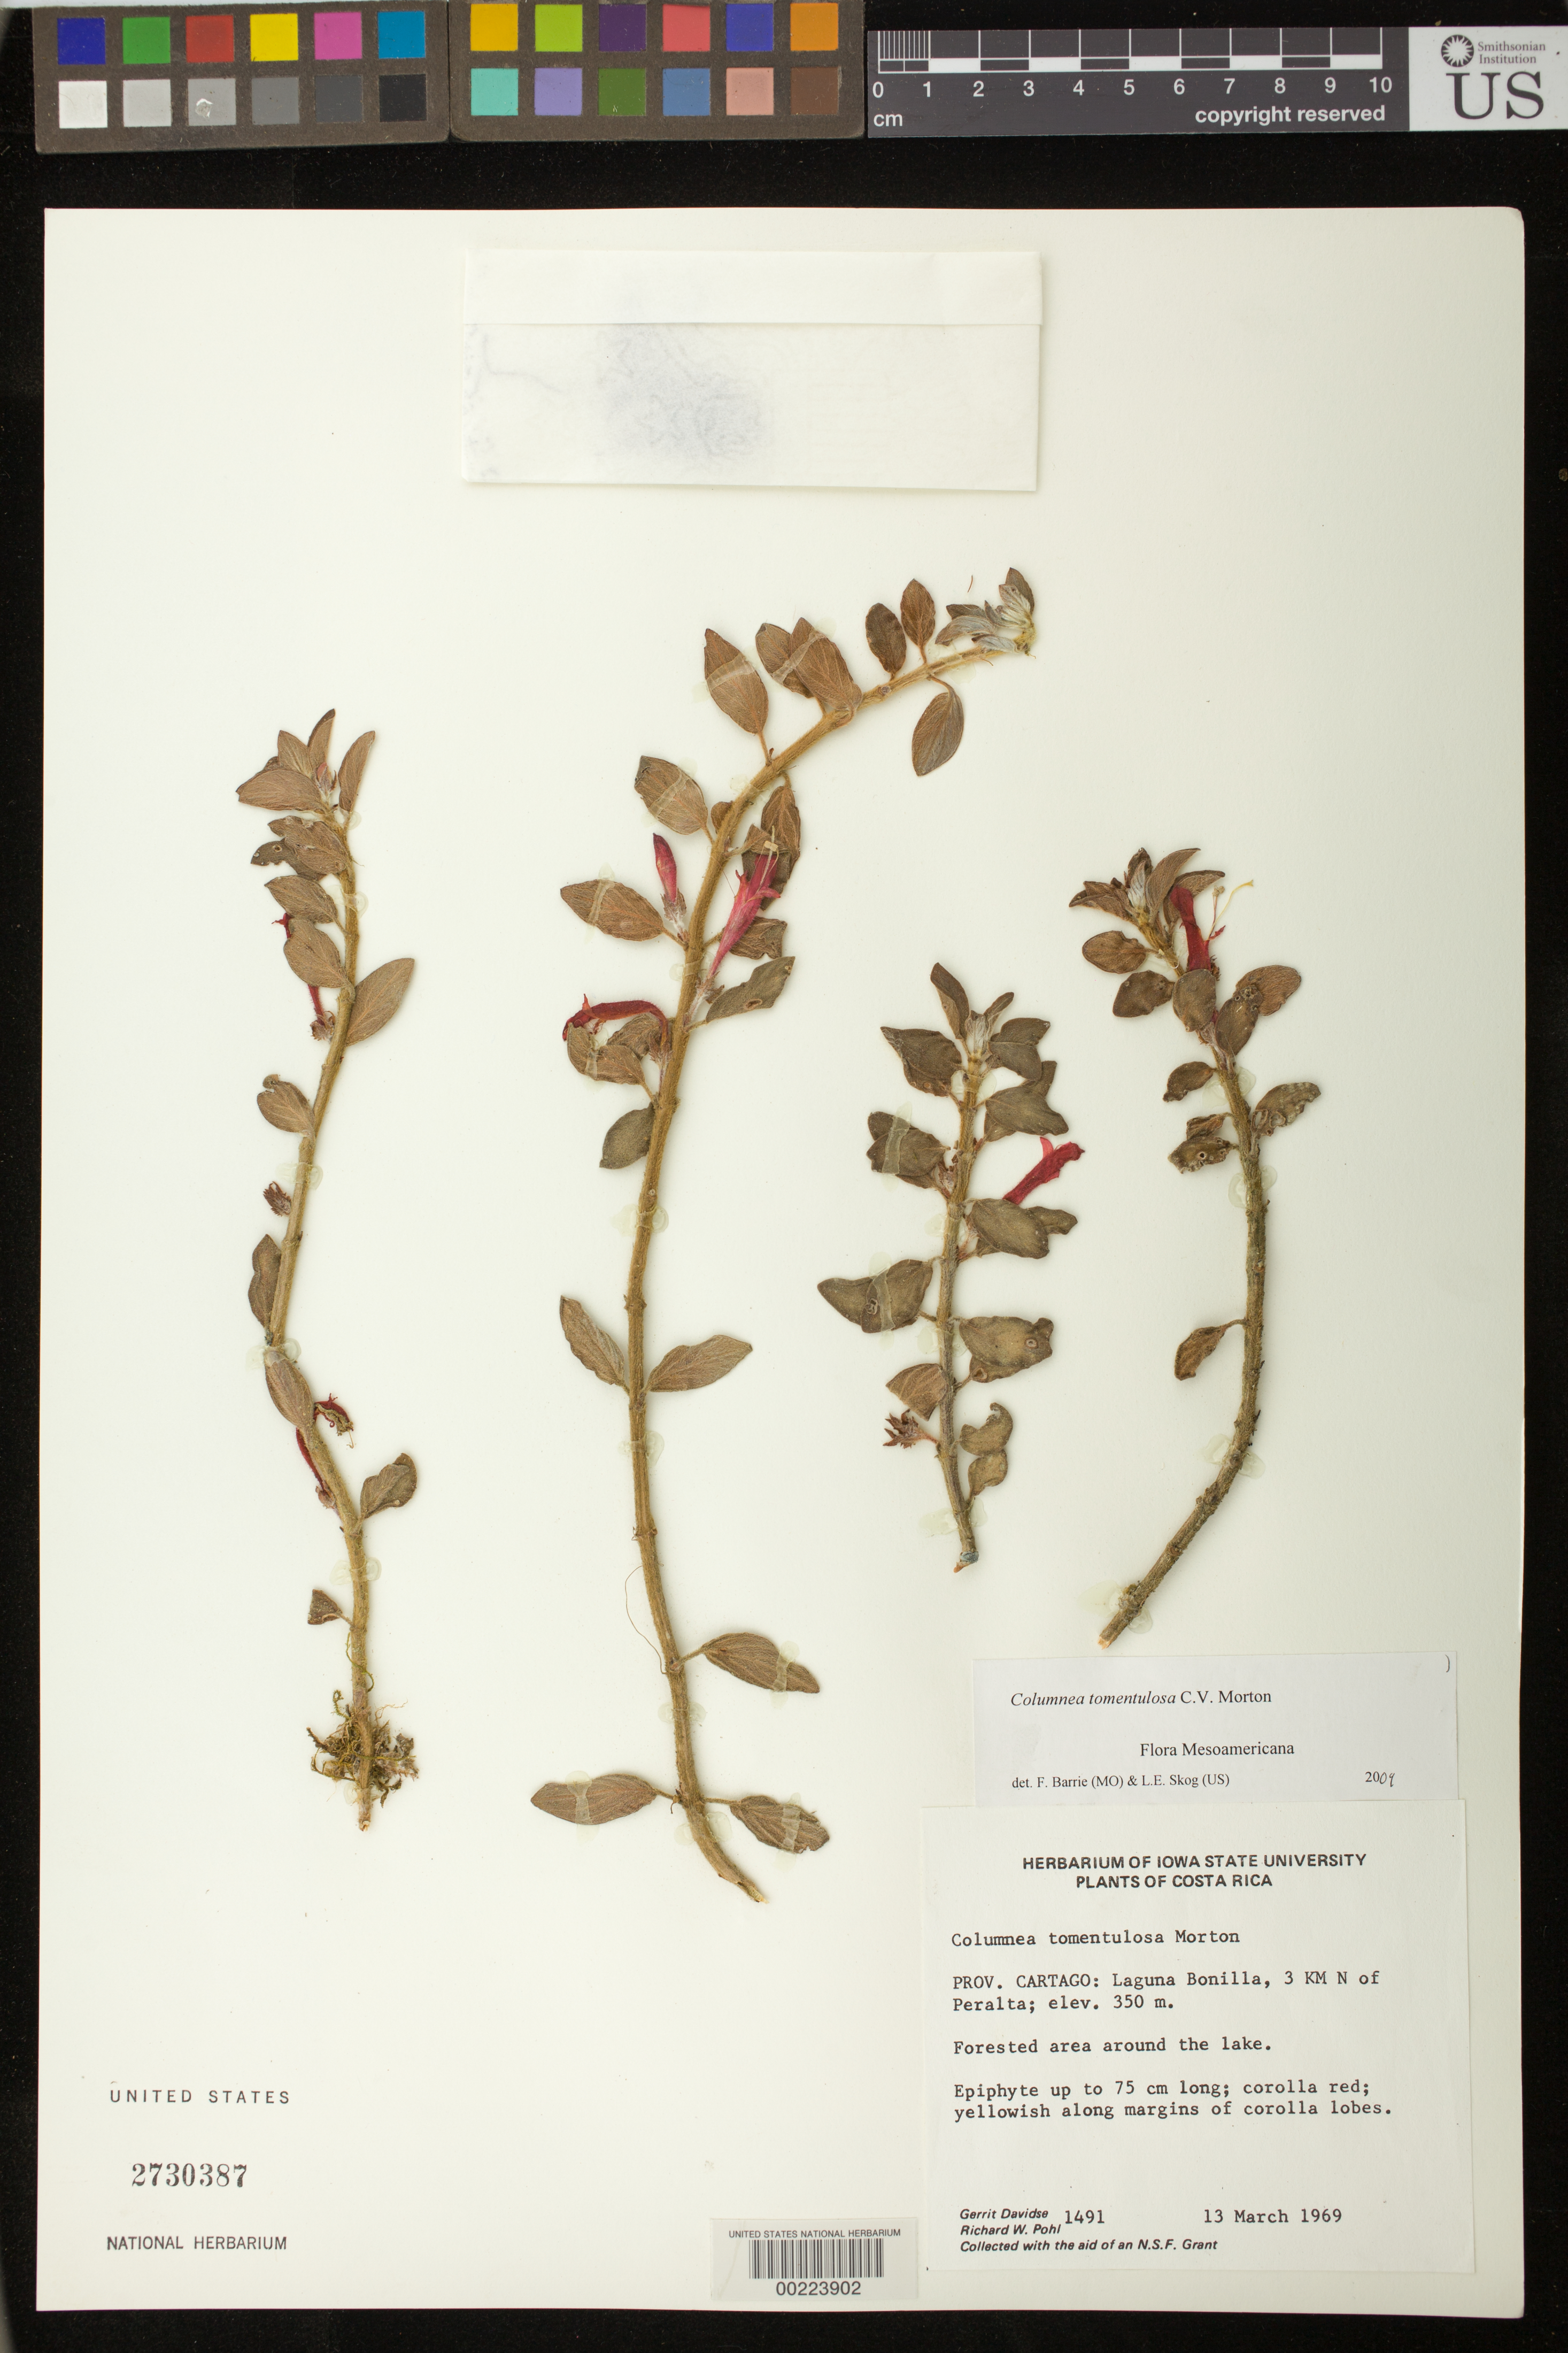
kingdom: Plantae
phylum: Tracheophyta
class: Magnoliopsida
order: Lamiales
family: Gesneriaceae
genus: Columnea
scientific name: Columnea tomentulosa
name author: C.V. Morton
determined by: Barrie, F. R.; Skog, Laurence E.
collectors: G. Davidse & R. W. Pohl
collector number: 1491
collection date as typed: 13 Mar 1969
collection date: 1969-03-13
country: Costa Rica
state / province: Cartago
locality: Prov. Cartago: Laguna Bonilla, 3 km N of Peralta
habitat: Forested area around the lake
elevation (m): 350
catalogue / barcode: US 2730387